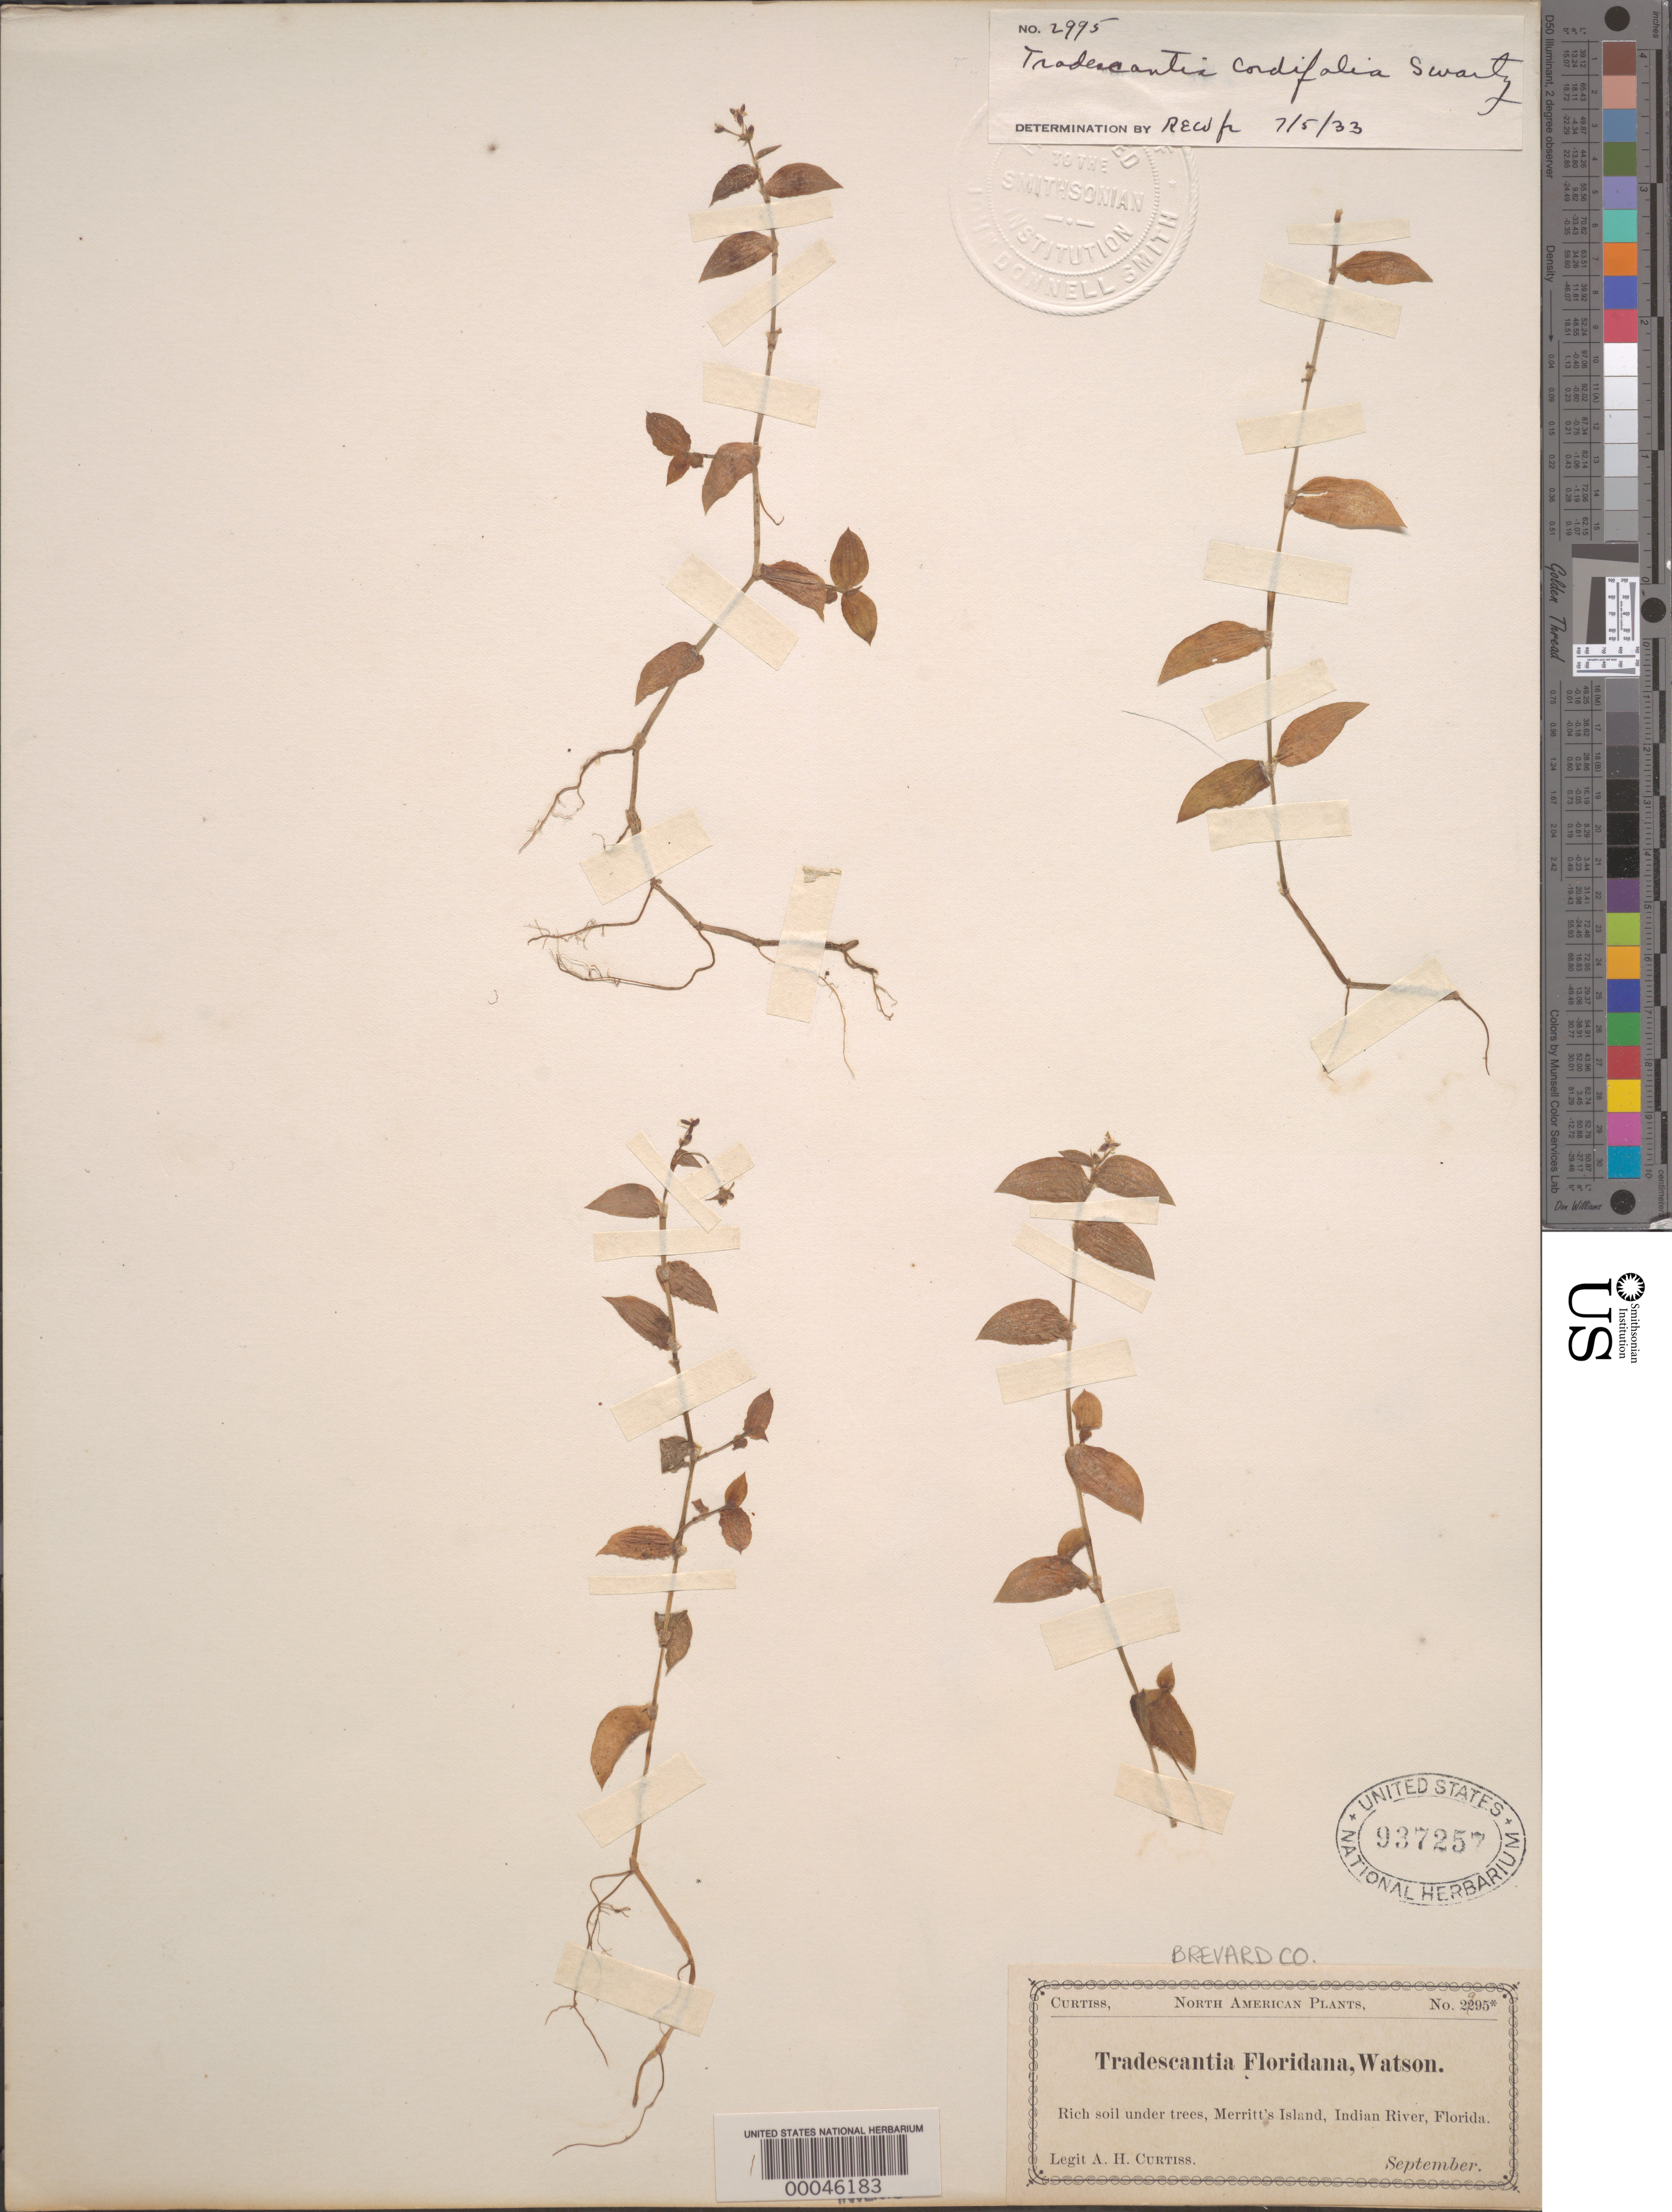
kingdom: Plantae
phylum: Tracheophyta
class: Liliopsida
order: Commelinales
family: Commelinaceae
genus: Callisia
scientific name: Callisia cordifolia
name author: (Sw.) E.S. Anderson & Woodson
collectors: A. H. Curtiss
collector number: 2995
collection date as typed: Sep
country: United States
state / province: Florida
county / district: Brevard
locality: Merritts island, indian river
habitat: Rich soil under trees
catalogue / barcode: US 937257